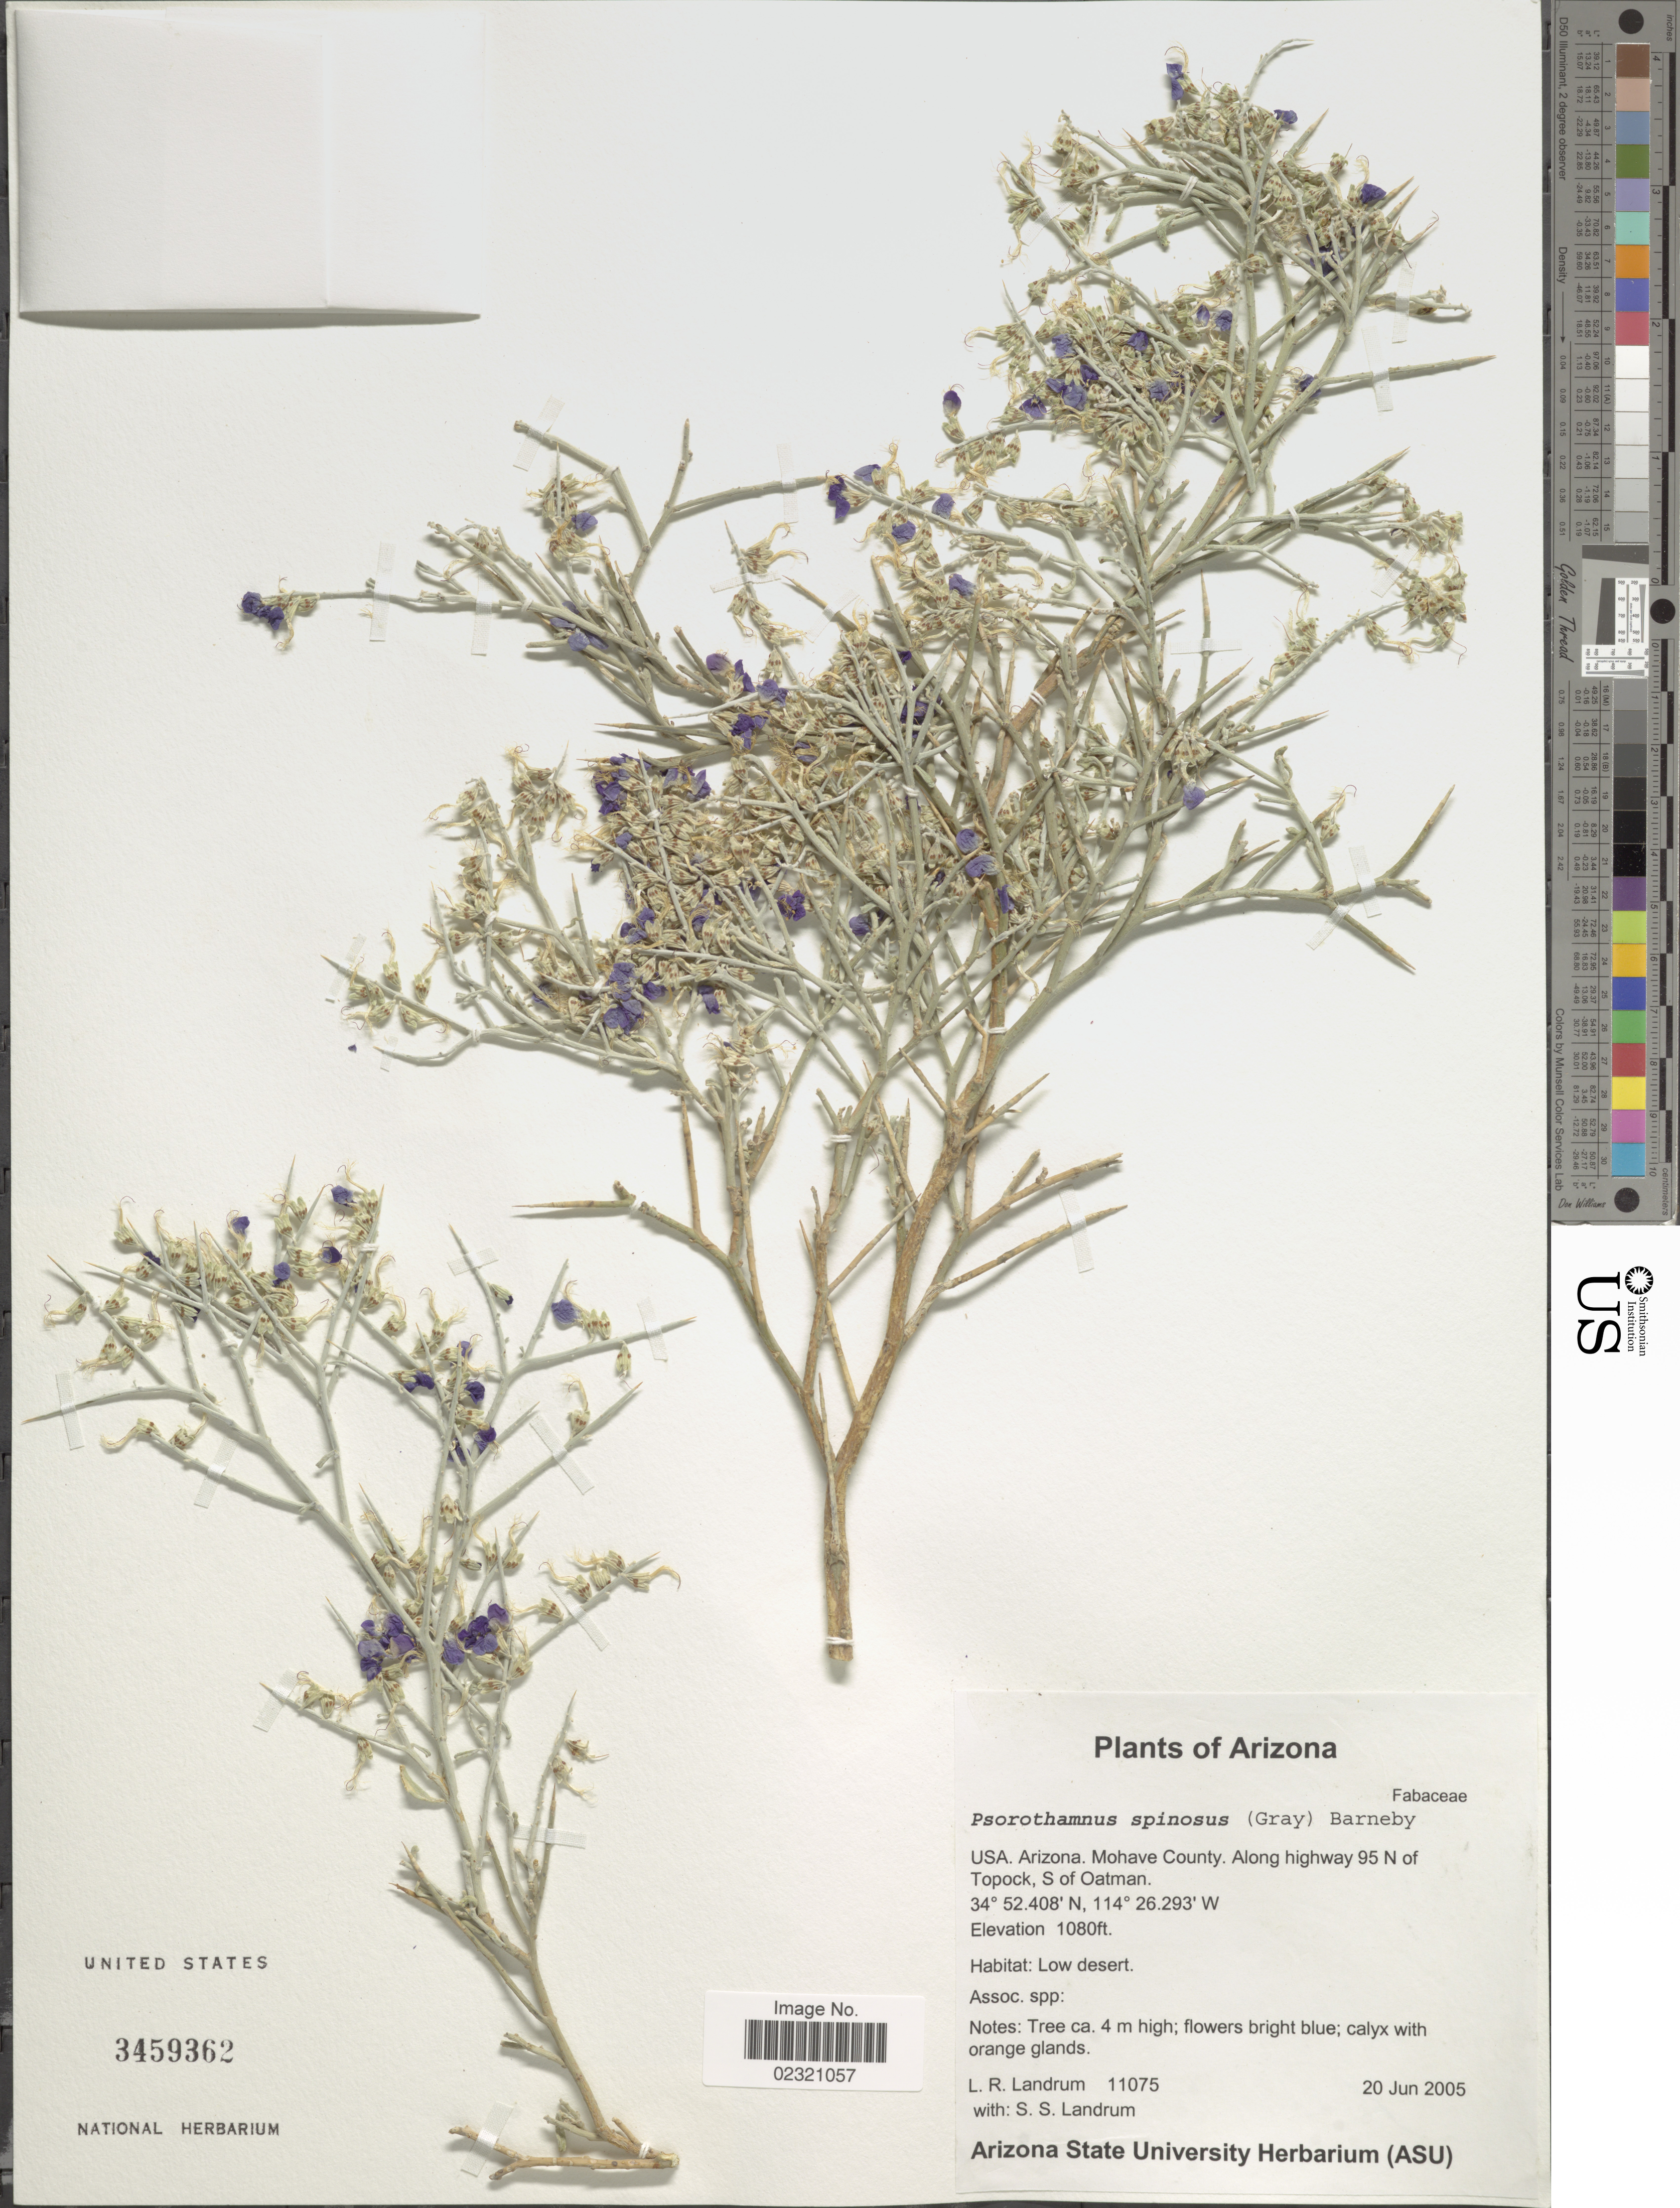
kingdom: Plantae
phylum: Tracheophyta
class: Magnoliopsida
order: Fabales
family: Fabaceae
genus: Psorothamnus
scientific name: Psorothamnus spinosus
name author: (A. Gray) Barneby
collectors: L. R. Landrum & S. Landrum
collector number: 11075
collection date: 2005-06-20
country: United States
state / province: Arizona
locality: Mohave County. Along highway 95 N of Topock, S of Oatman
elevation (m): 329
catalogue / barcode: US 3459362